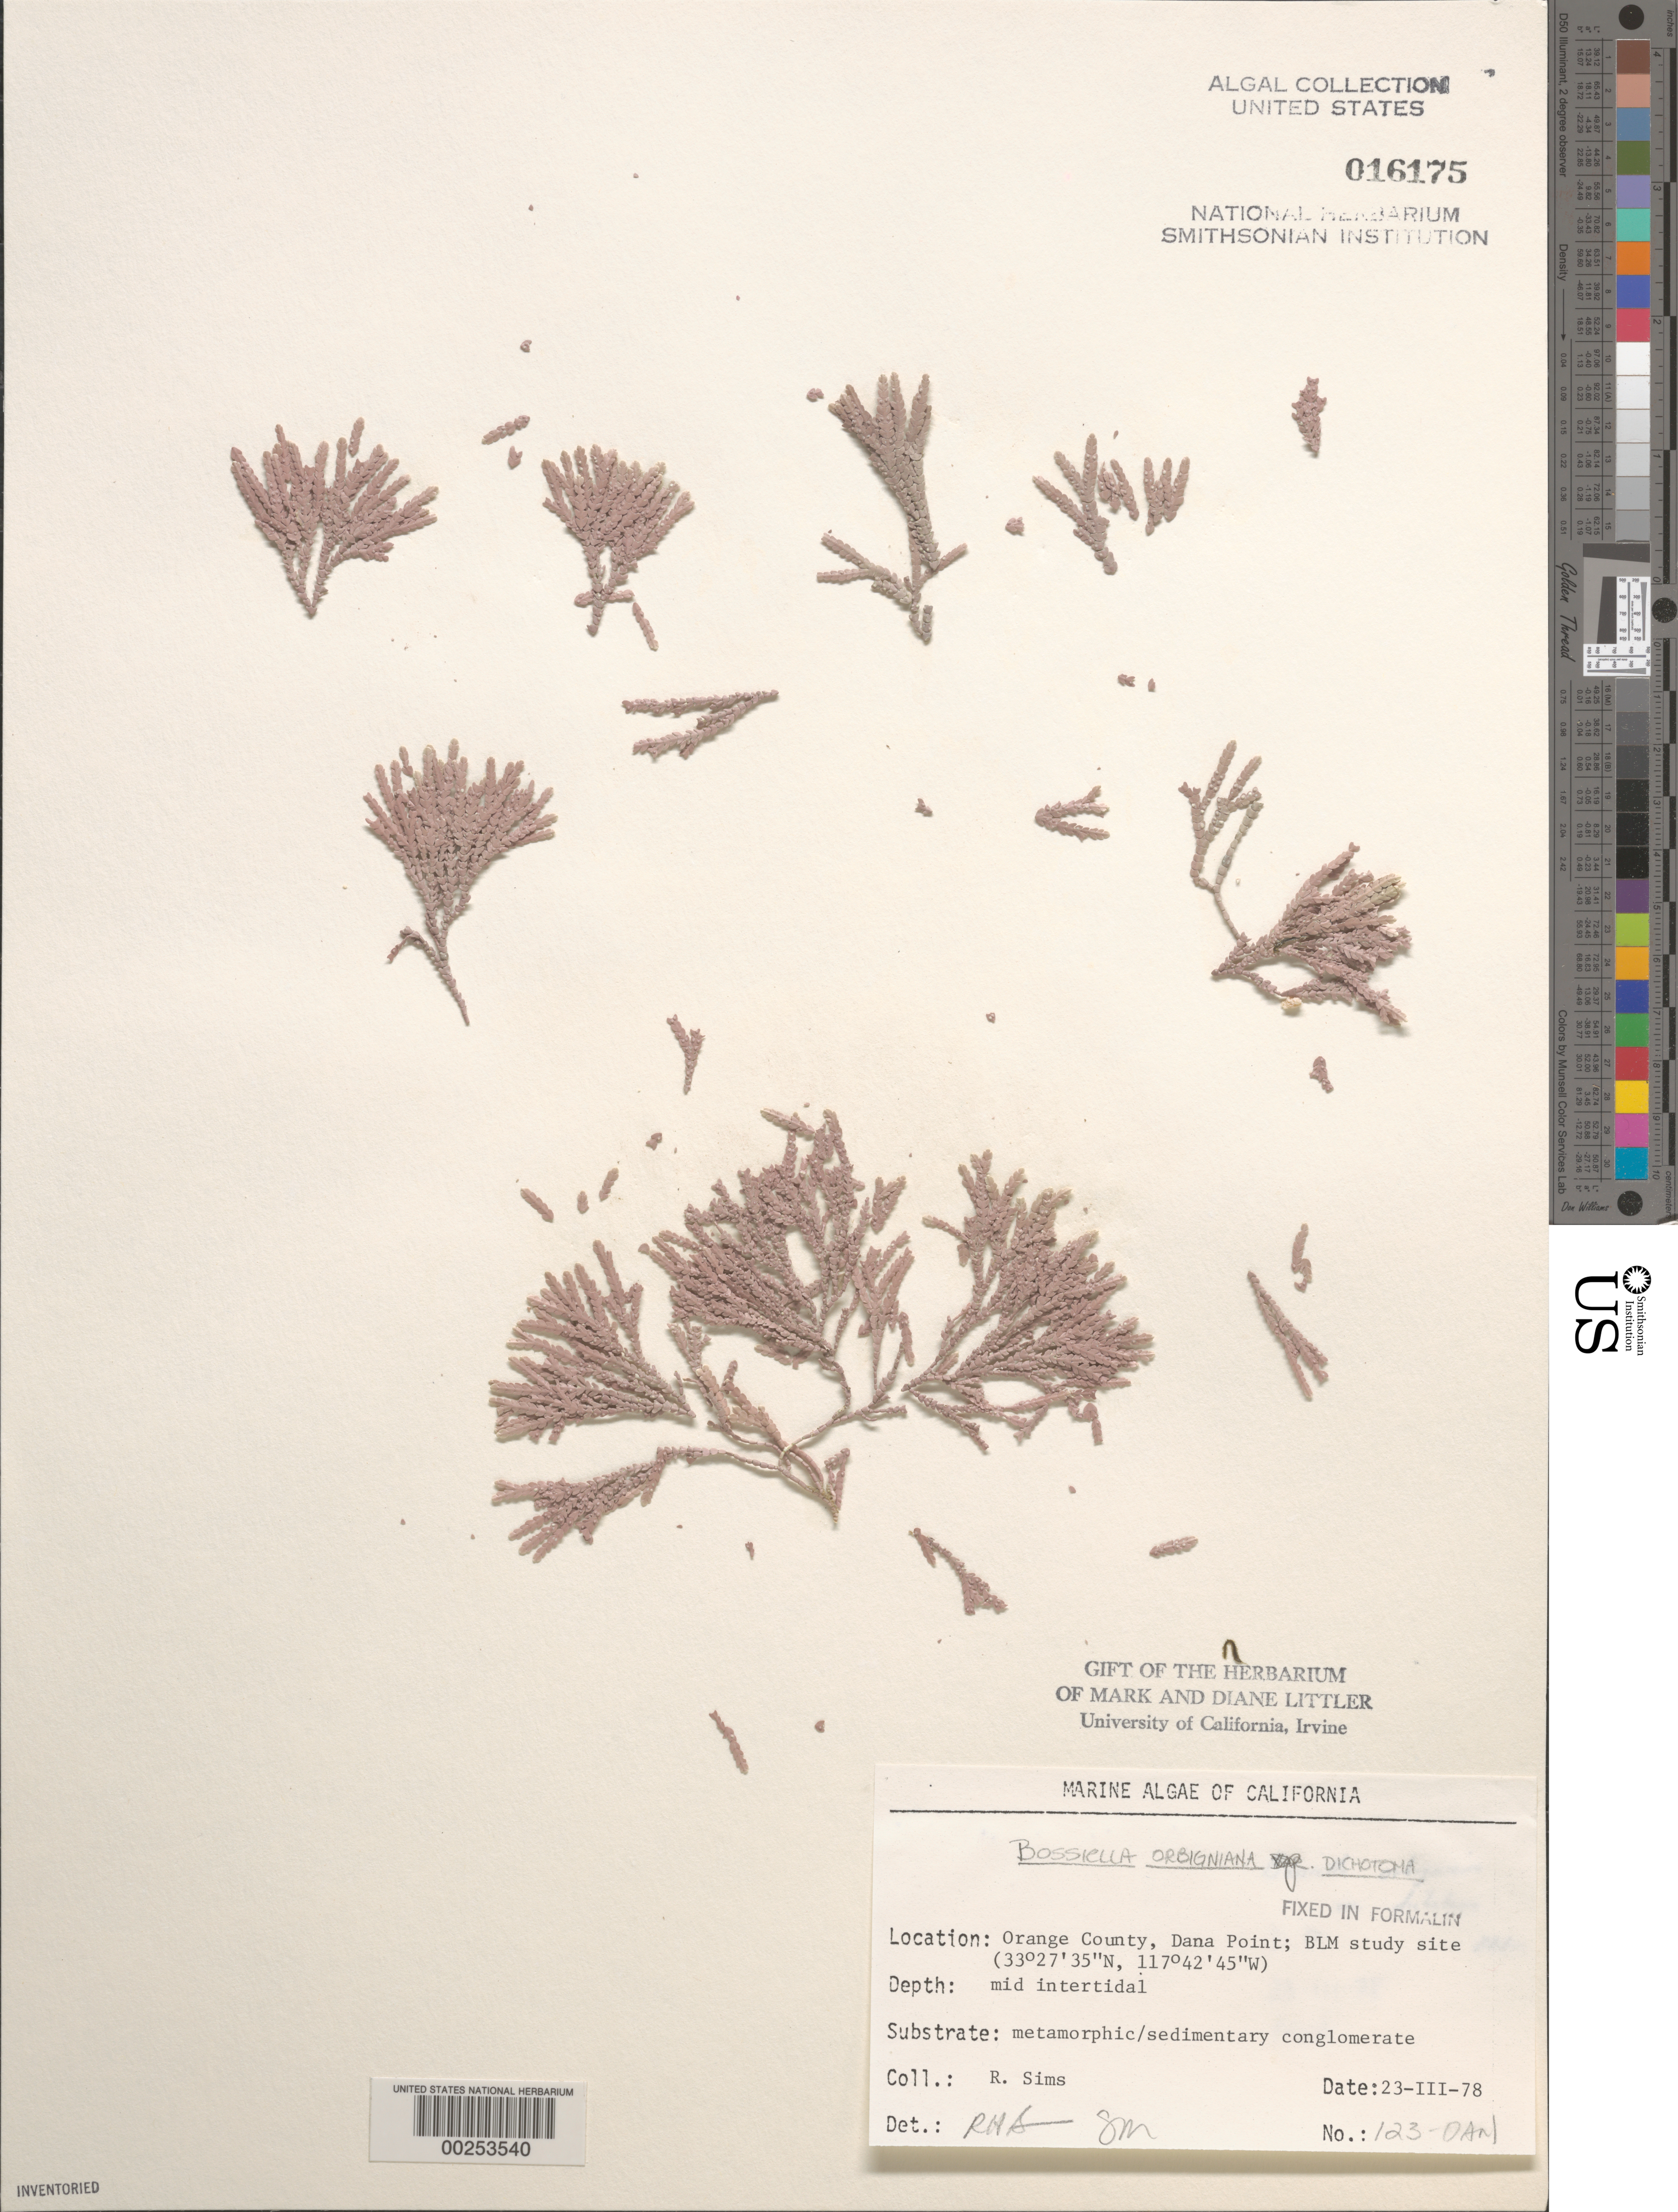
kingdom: Plantae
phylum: Rhodophyta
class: Florideophyceae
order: Corallinales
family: Corallinaceae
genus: Bossiella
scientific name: Bossiella orbigniana subsp. dichotoma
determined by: Sims, Robert H.; Murray, S. N.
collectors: R. H. Sims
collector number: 123-dan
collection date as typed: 23 Mar 1978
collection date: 1978-03-23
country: United States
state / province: California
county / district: Orange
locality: Dana Point, 1 km north of marina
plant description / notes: BLM-SOCALBIGHT Rocky Intertidal Survey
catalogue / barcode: US 16175